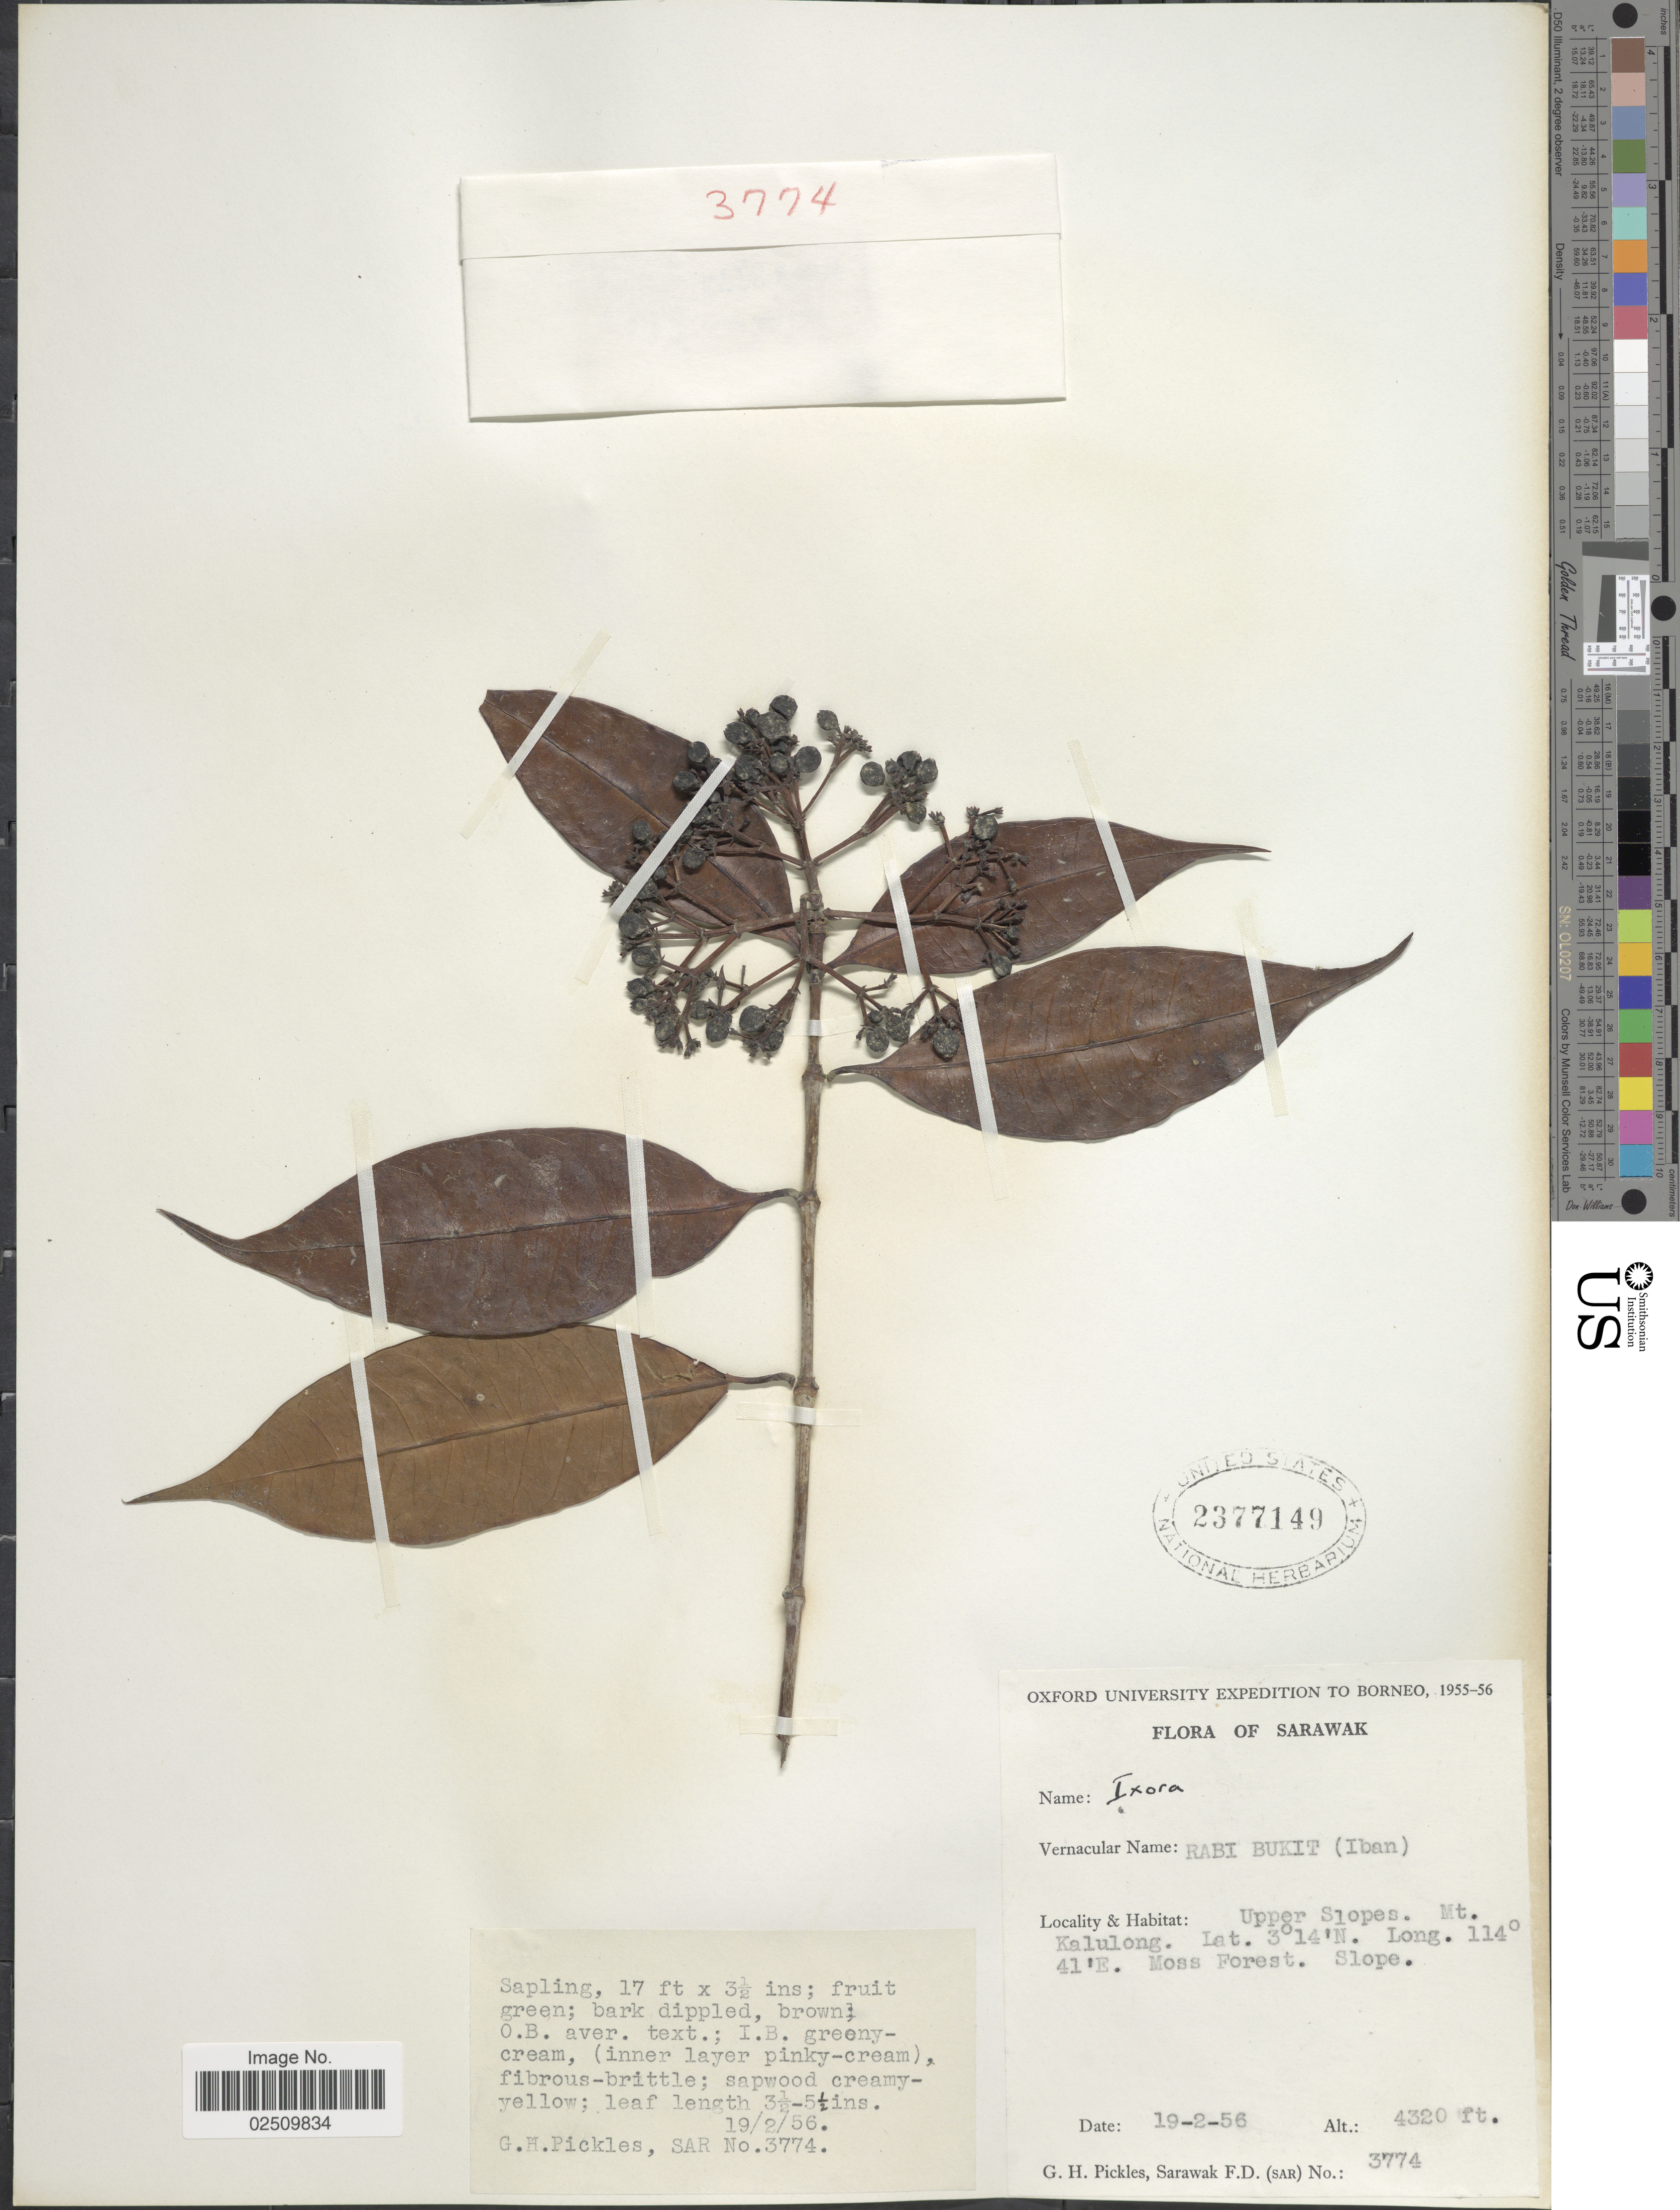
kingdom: Plantae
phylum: Tracheophyta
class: Magnoliopsida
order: Gentianales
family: Rubiaceae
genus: Ixora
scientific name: Ixora sp.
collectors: G. Pickles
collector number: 3774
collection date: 1956-02-19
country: Malaysia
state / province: Sarawak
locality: Borneo. Upper Slopes. Mt. Kalulong.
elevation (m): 1317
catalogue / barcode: US 2377149